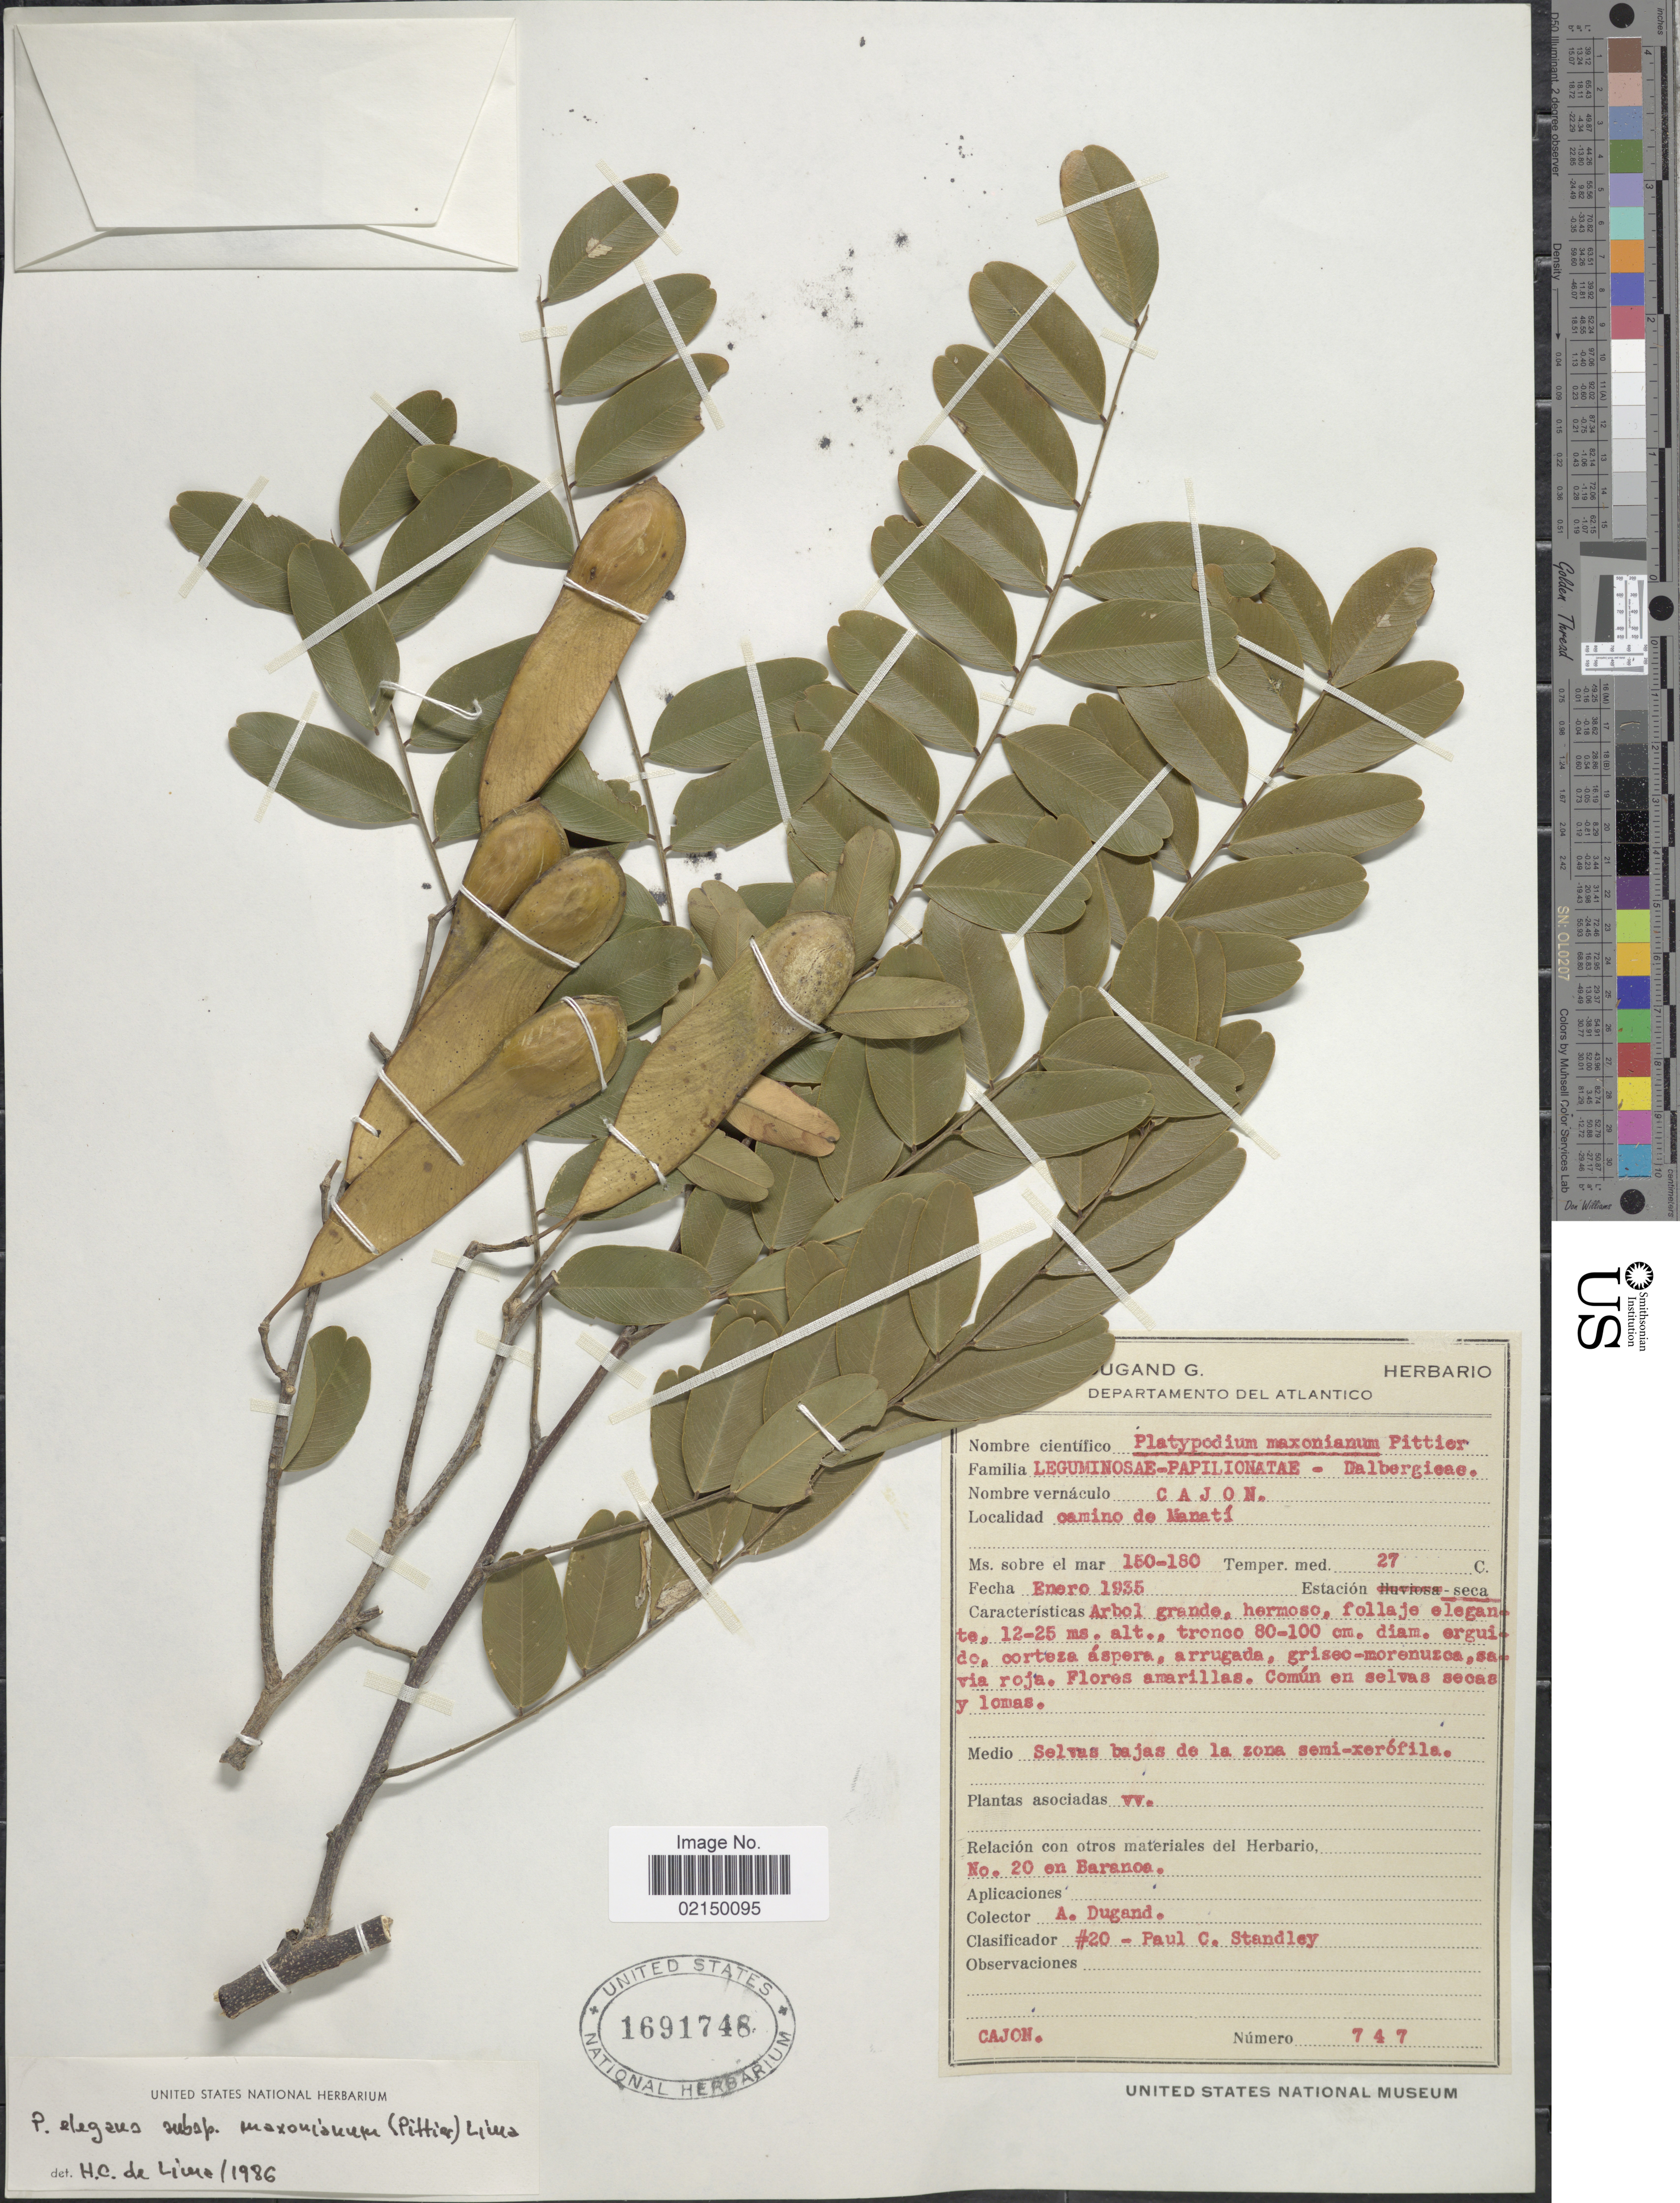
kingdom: Plantae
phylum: Tracheophyta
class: Magnoliopsida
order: Fabales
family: Fabaceae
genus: Platypodium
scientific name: Platypodium maxonianum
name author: Pittier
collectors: A. Dugand G.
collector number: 747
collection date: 1935-01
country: Colombia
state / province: Atlántico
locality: Camino de Manati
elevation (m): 150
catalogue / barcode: US 1691748